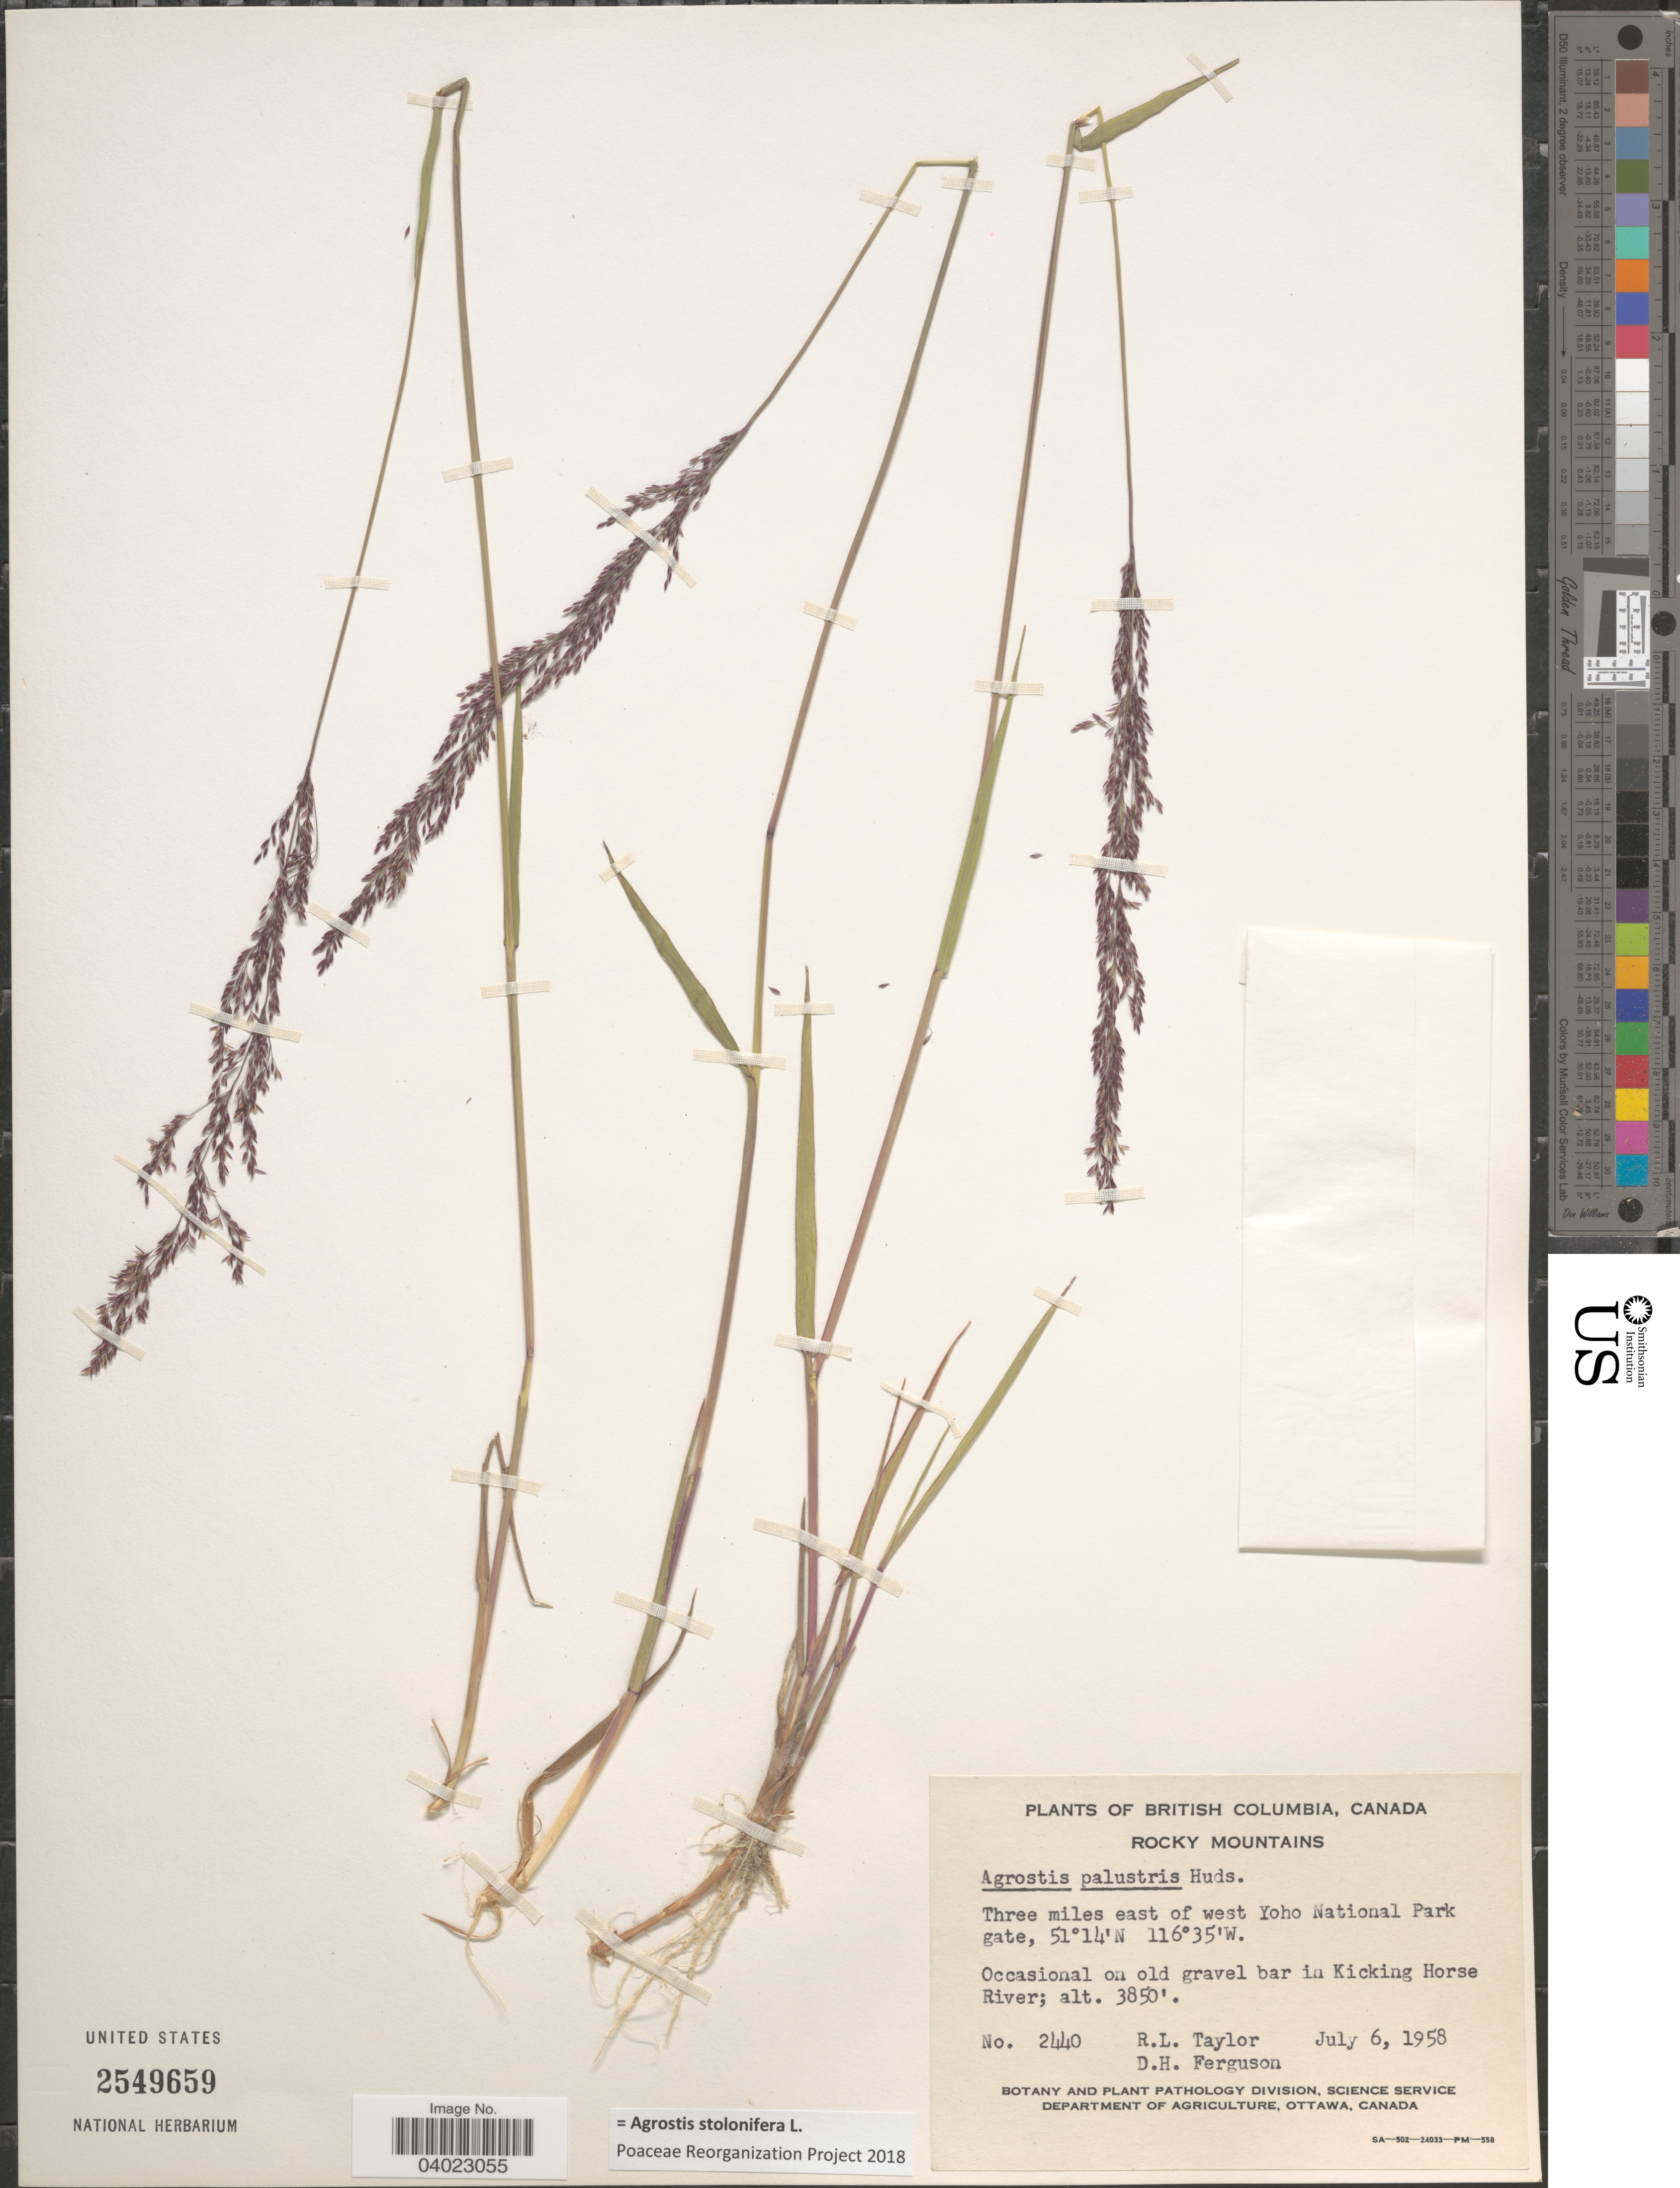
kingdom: Plantae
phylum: Tracheophyta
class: Liliopsida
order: Poales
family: Poaceae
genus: Agrostis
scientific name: Agrostis stolonifera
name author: L.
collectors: R. Taylor & D. Ferguson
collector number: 2440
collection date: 1958-07-06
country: Canada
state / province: British Columbia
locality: Rocky Mountains. Three miles east of west Yoho National Park gate. On old gravel bar in Kicking Horse River.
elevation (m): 1173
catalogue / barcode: US 2549659